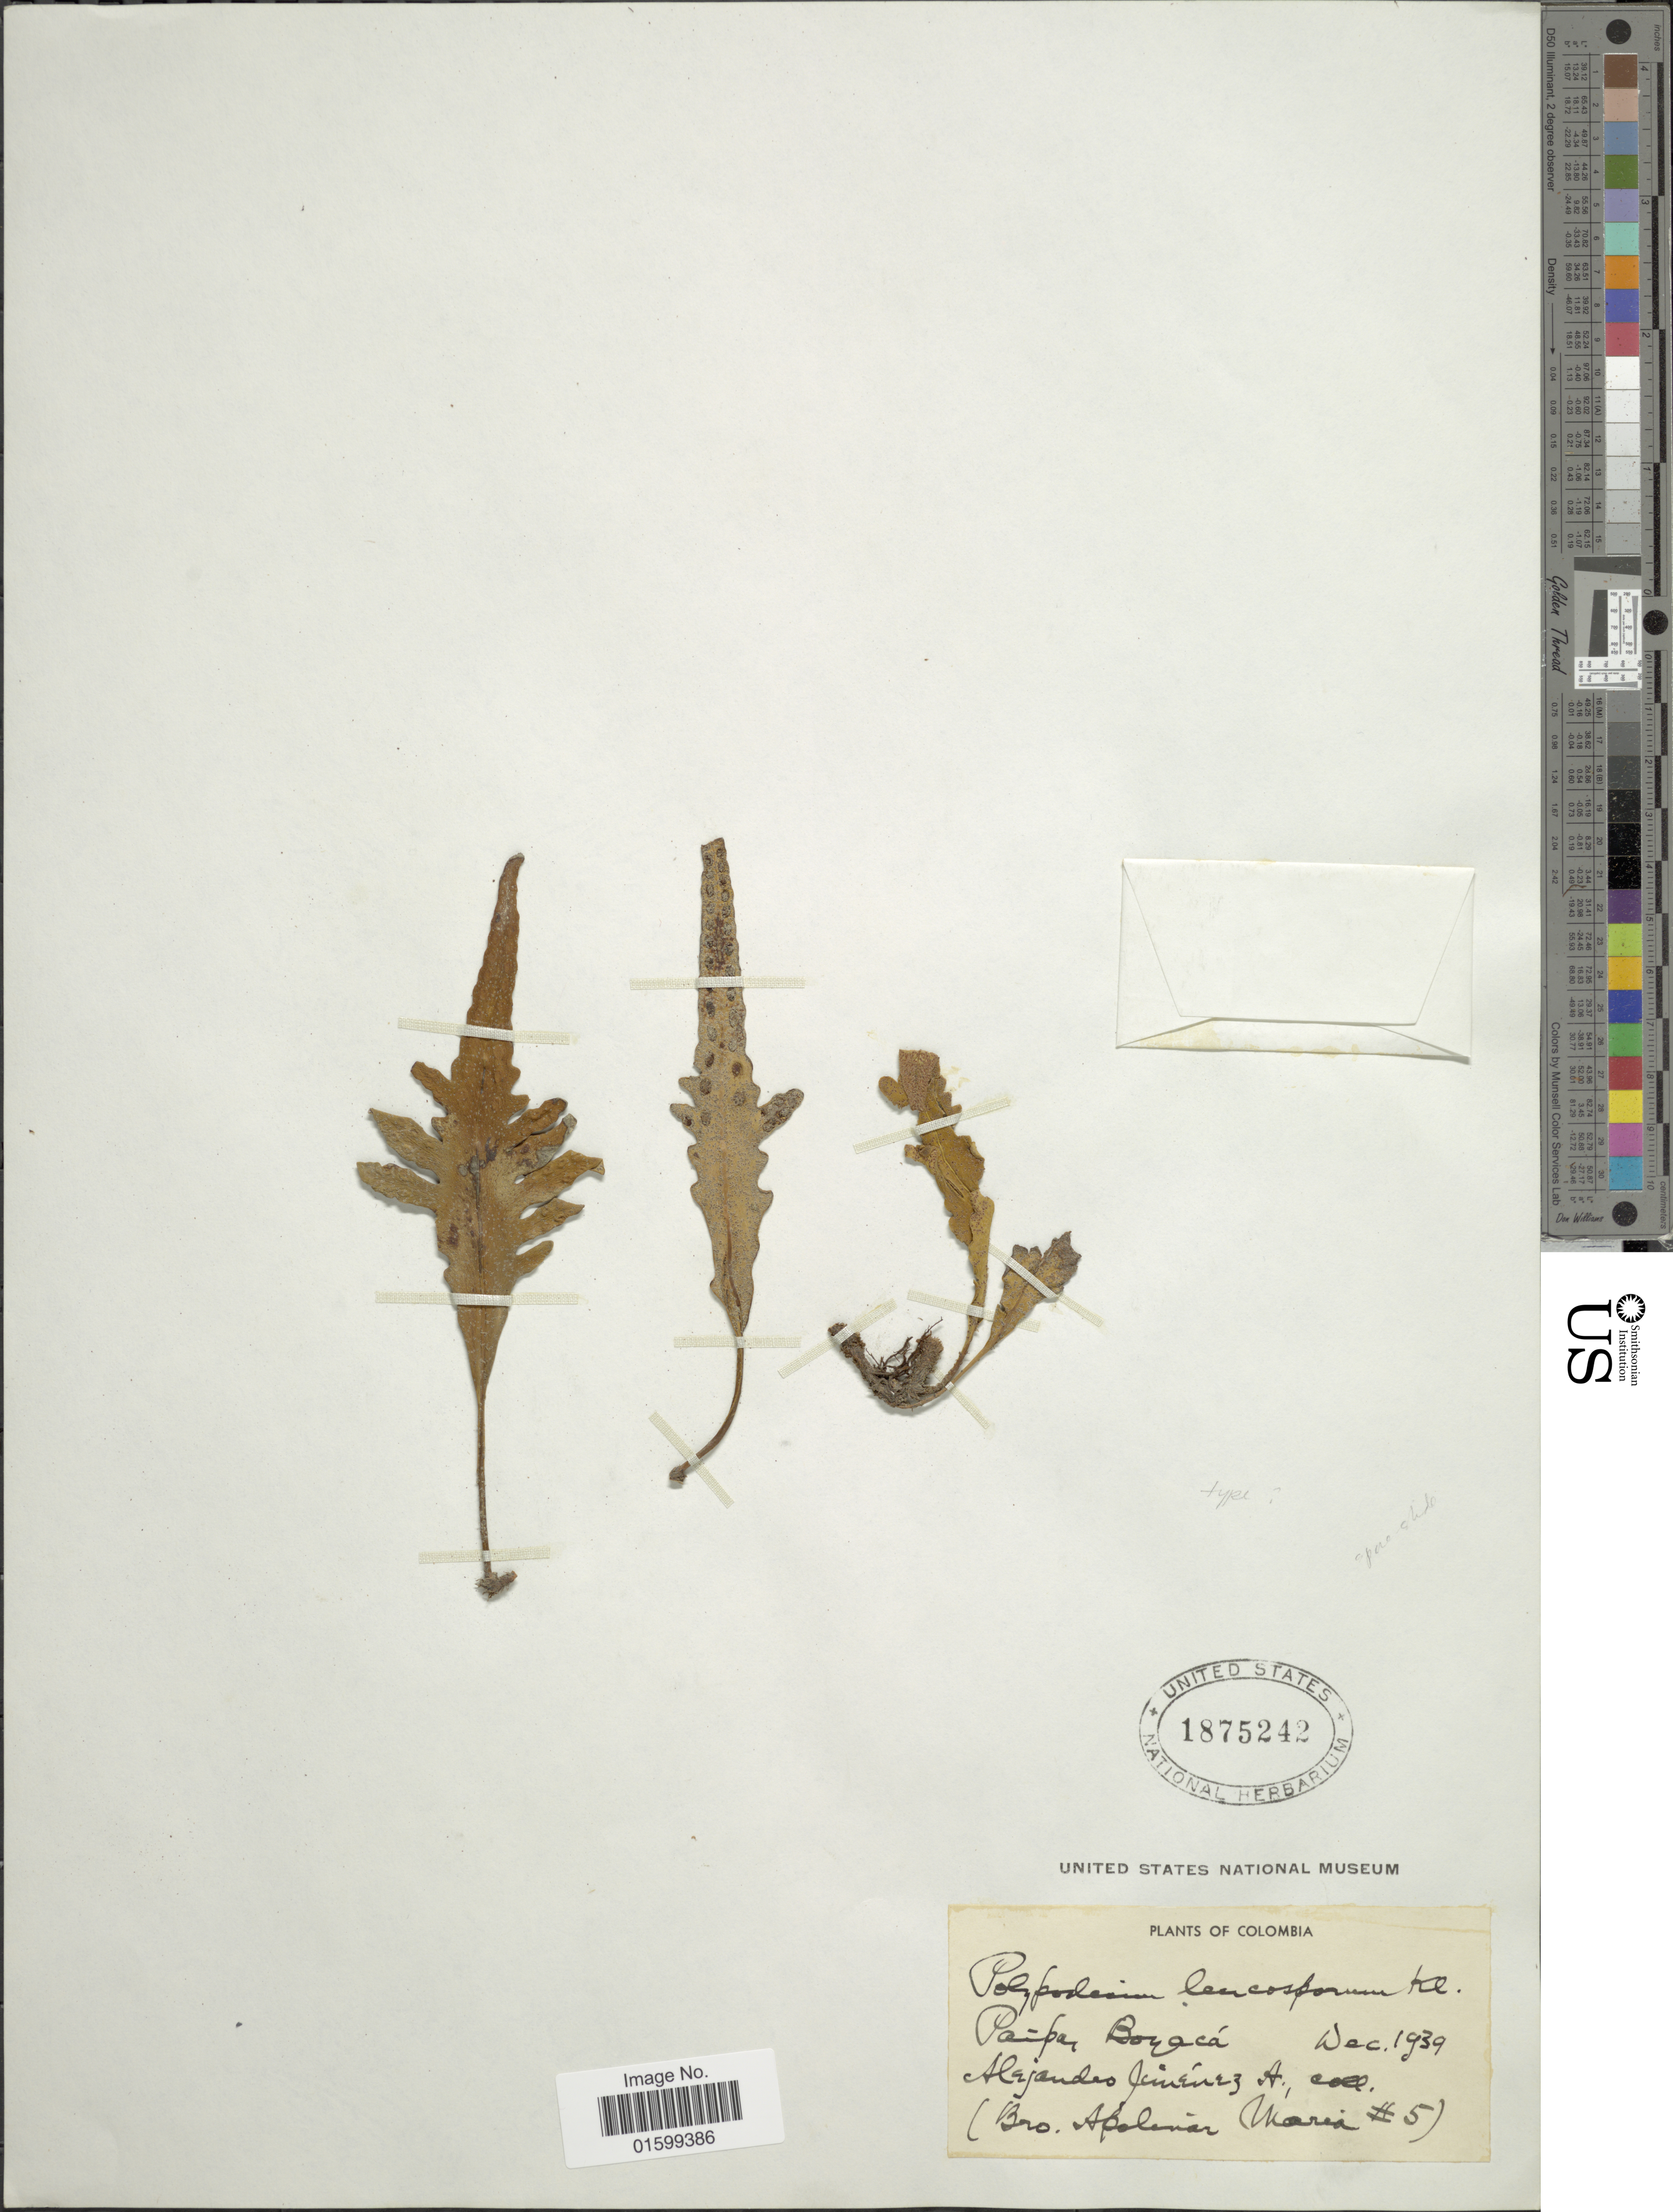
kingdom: Plantae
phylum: Tracheophyta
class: Polypodiopsida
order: Polypodiales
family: Polypodiaceae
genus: Pleopeltis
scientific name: Pleopeltis x leucospora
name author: (Klotzsch) L.B. Moore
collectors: B. Apolinar-Maria & A. Jimenez A.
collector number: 5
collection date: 1939-12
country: Colombia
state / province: Boyacá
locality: Paipa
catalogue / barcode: US 1875242